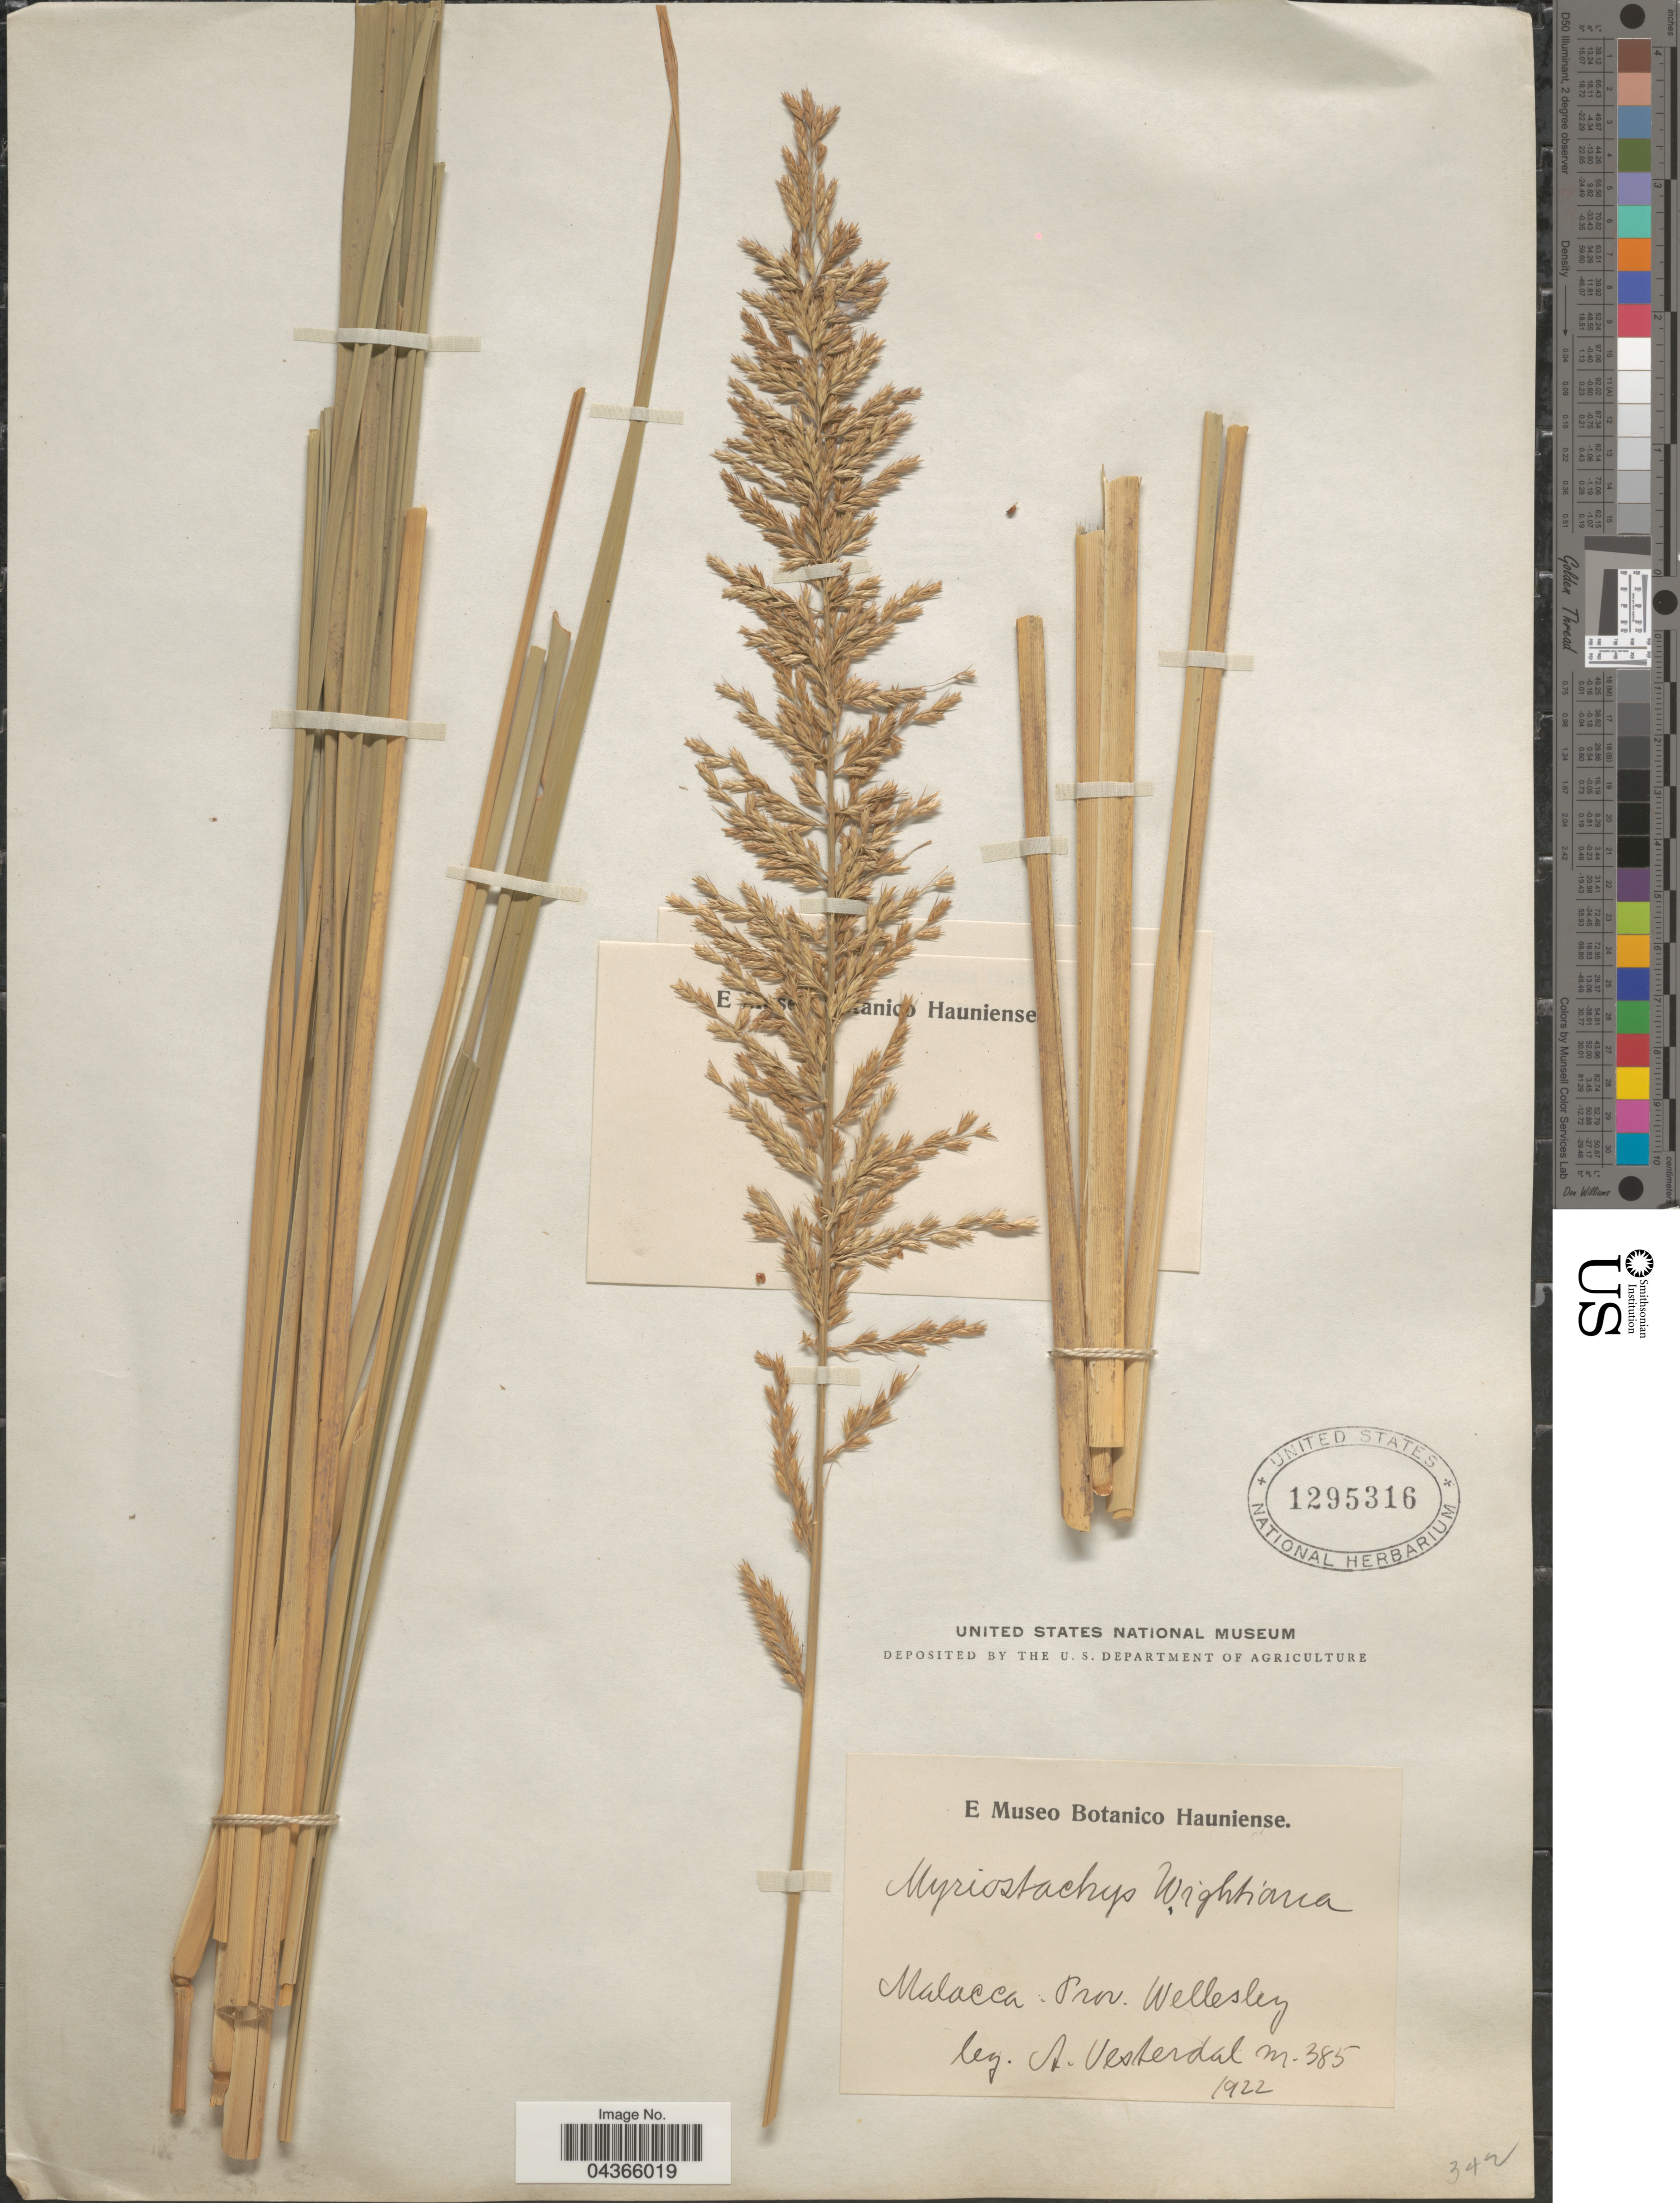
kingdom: Plantae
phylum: Tracheophyta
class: Liliopsida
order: Poales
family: Poaceae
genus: Myriostachya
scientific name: Myriostachya wightiana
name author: (Nees ex Steud.) Hook. f.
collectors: A. Vesterdal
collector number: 385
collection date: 1922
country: Malaysia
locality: Malacca. Prov. Wellesley.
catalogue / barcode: US 1295316